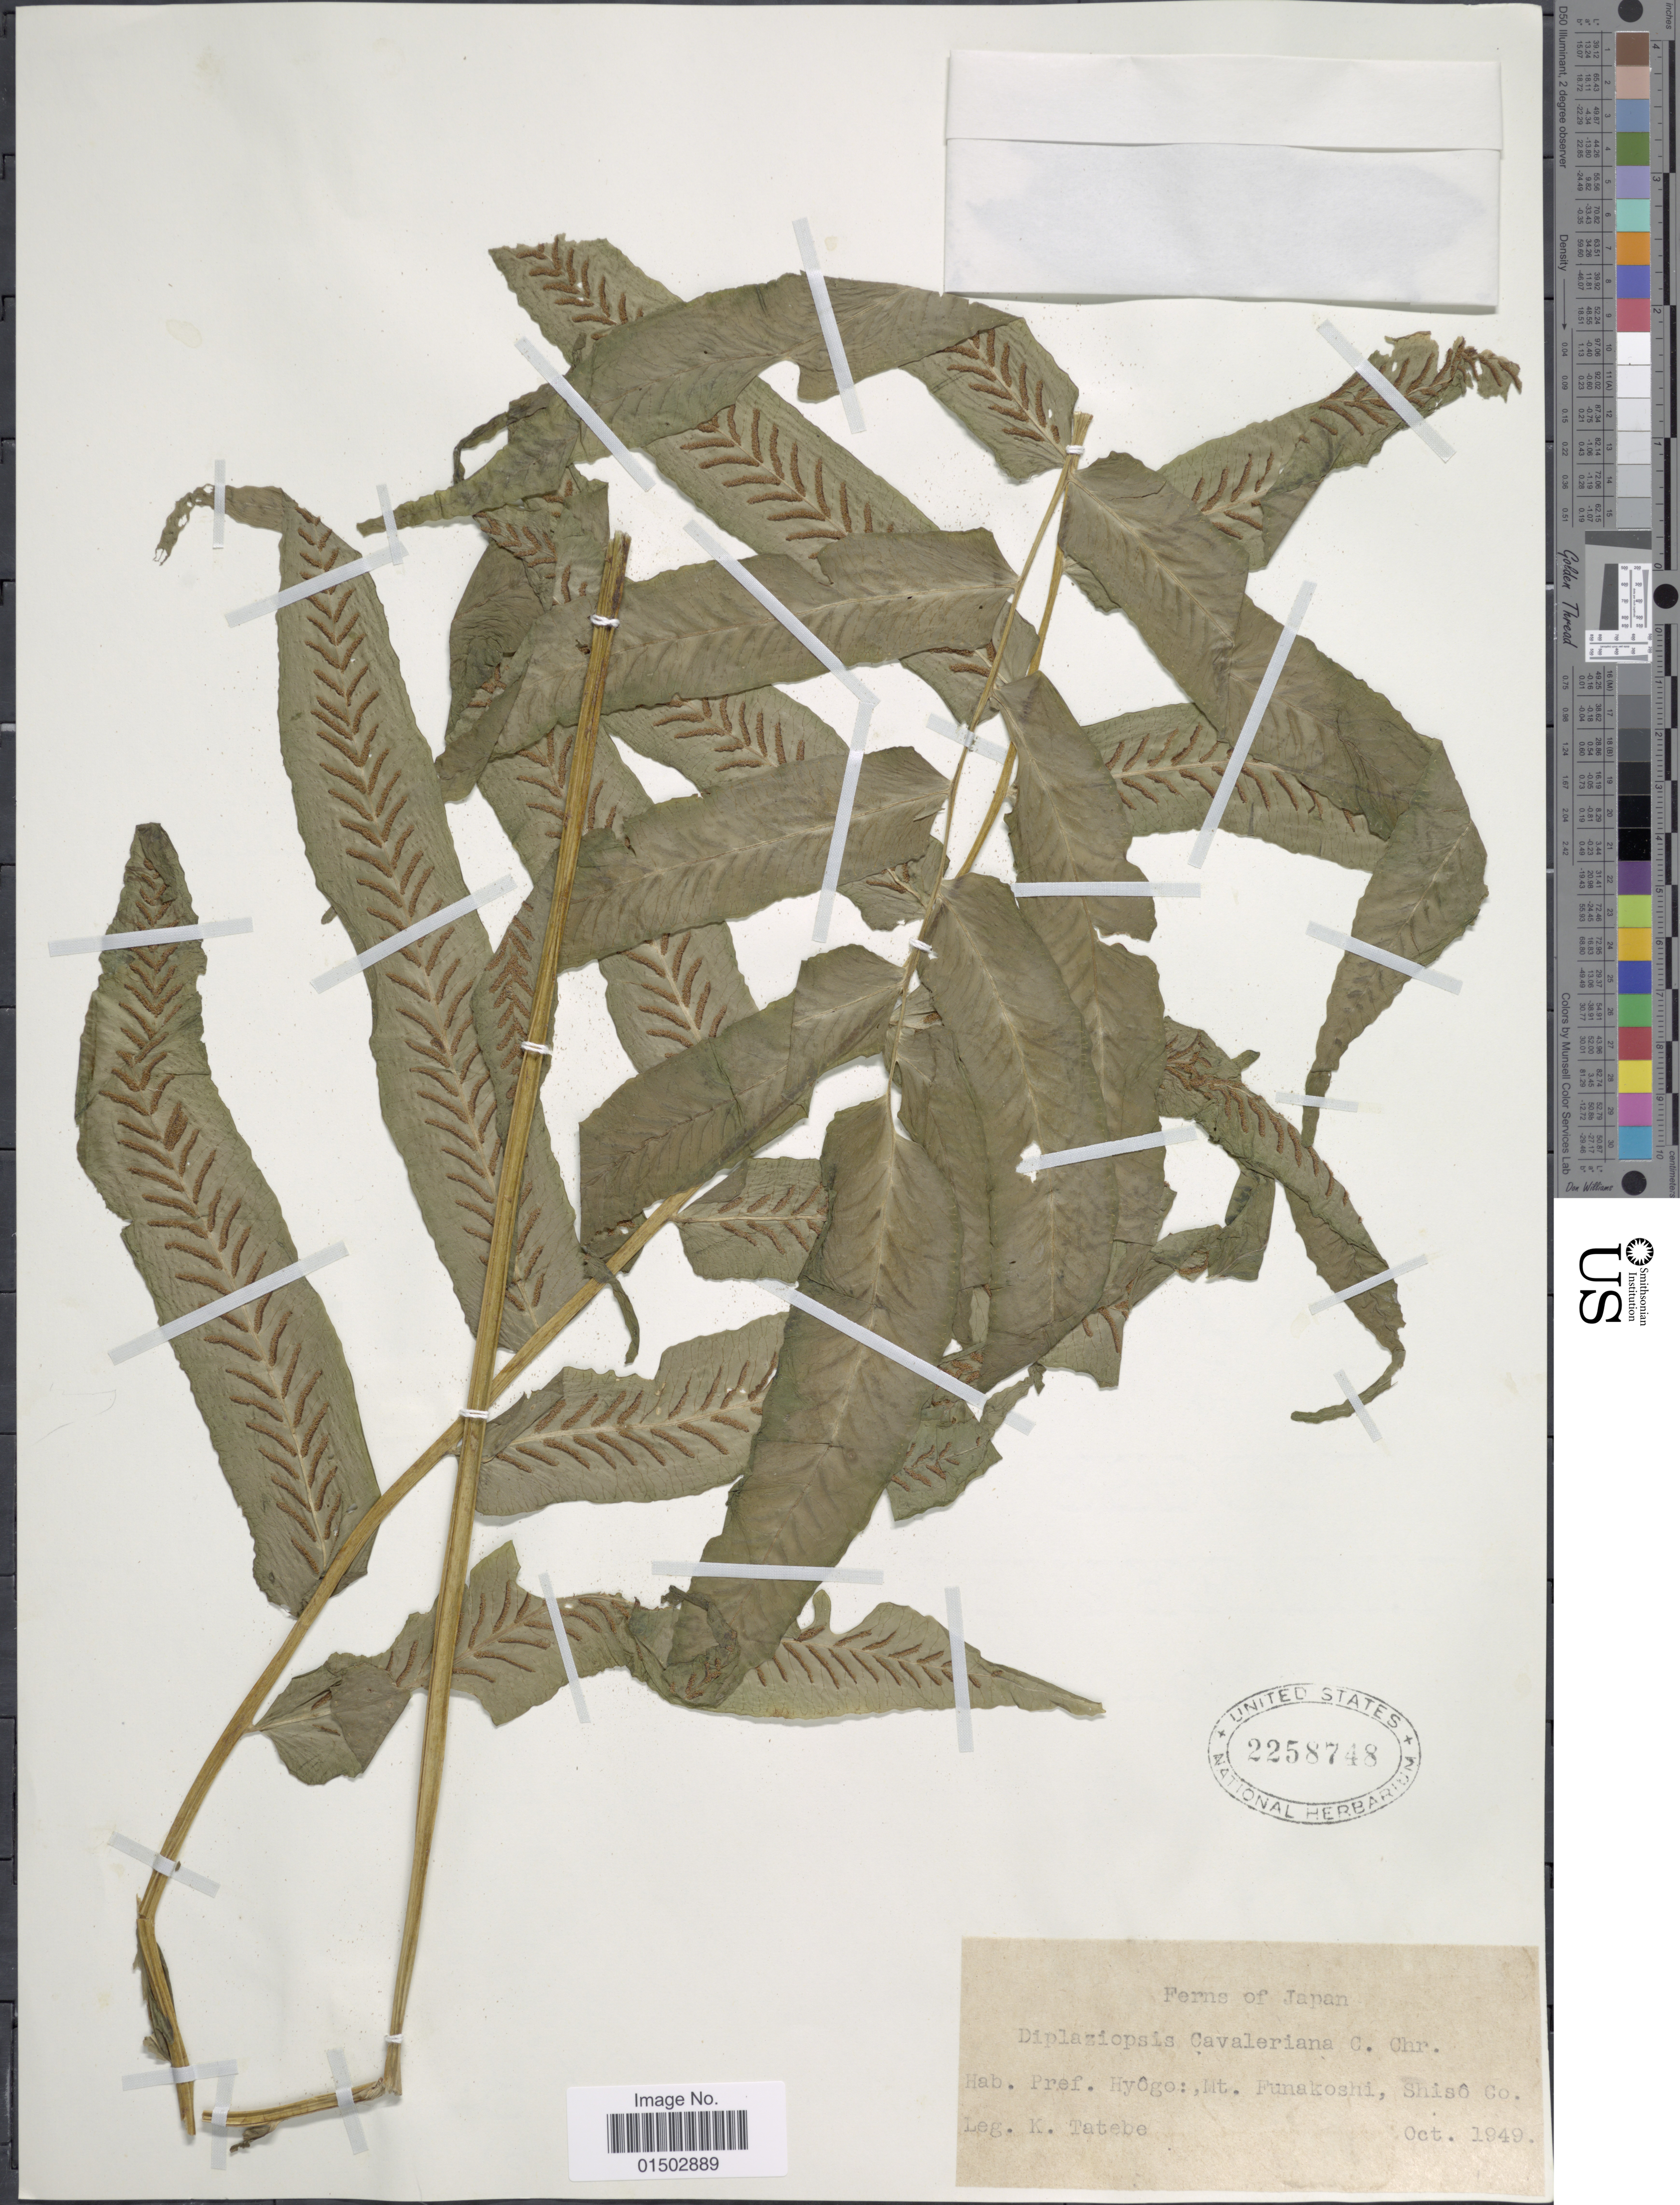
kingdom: Plantae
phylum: Tracheophyta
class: Polypodiopsida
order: Polypodiales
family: Diplaziopsidaceae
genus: Diplaziopsis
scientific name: Diplaziopsis cavaleriana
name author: (Christ) C. Chr.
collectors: K. Tatebe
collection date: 1949-10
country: Japan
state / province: Hyogo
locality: Mt. Funakoshi, Shiso co.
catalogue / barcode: US 2258748